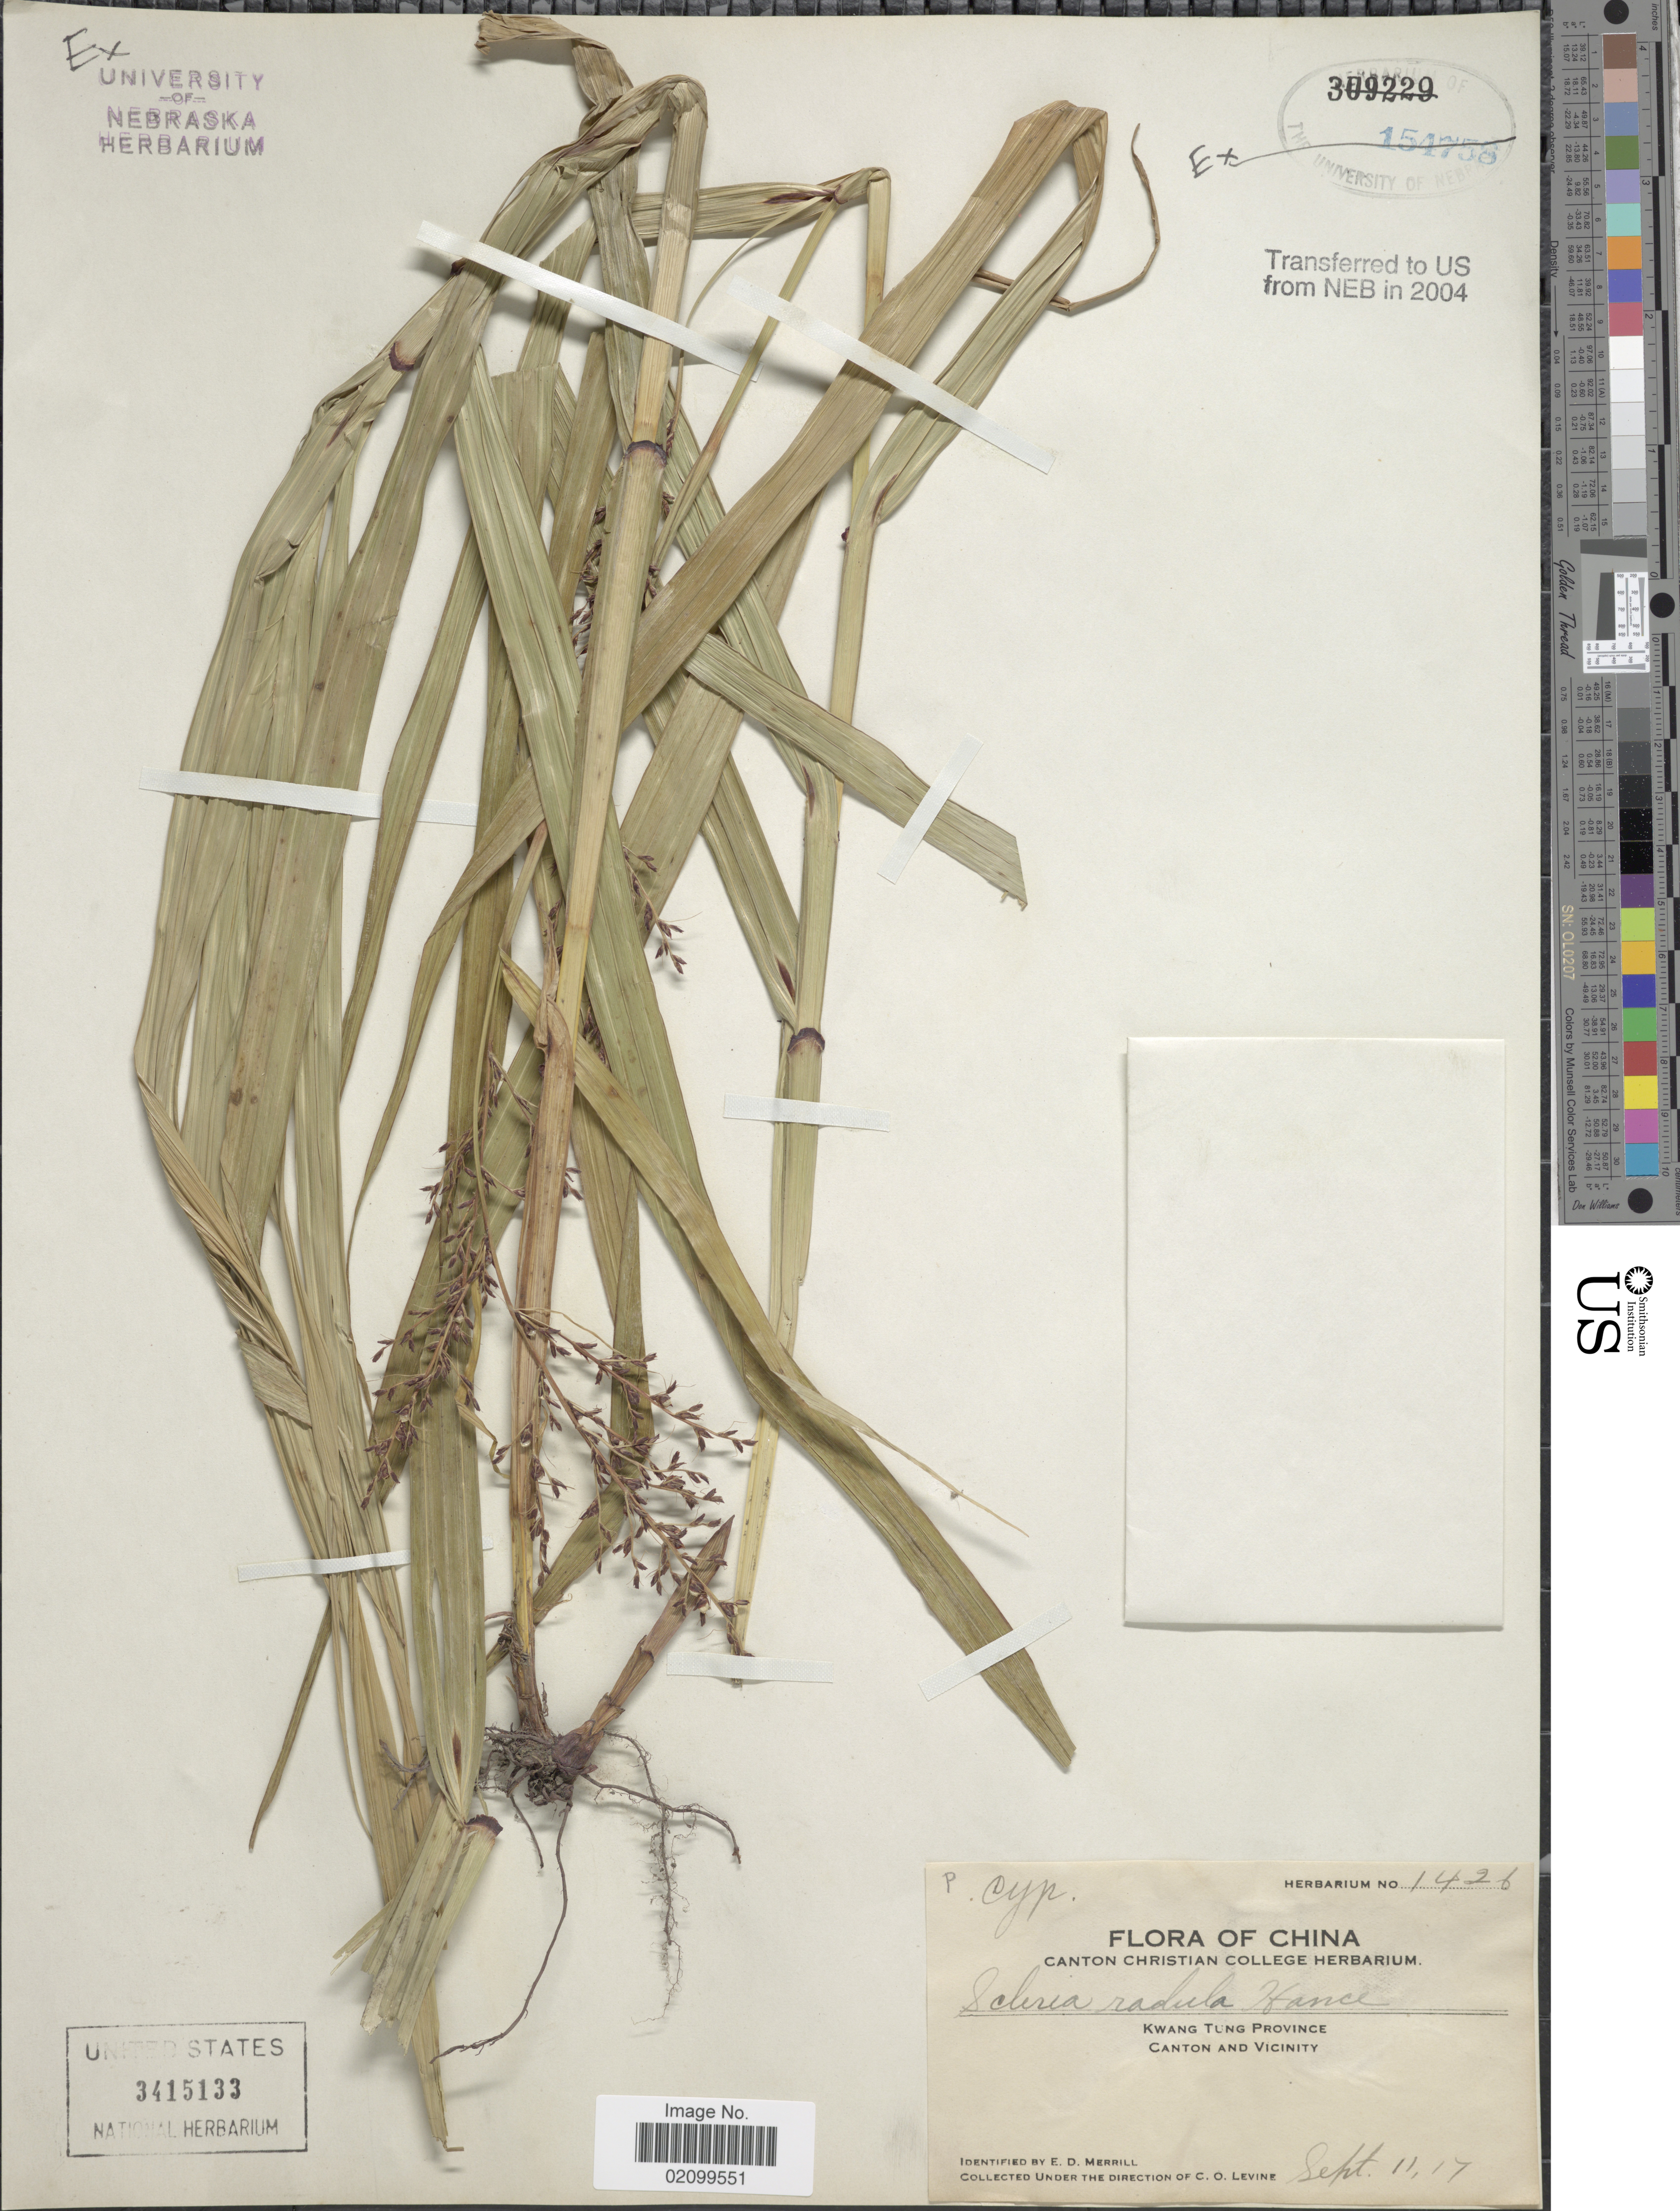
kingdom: Plantae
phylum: Tracheophyta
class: Liliopsida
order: Poales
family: Cyperaceae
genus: Scleria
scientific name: Scleria radula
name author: Hance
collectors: C. O. Levine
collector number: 1426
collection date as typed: Transcribed d/m/y: 11/9/17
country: China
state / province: Guangdong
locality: Kwong Tung Province, Canton and Vicinity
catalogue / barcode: US 3415133